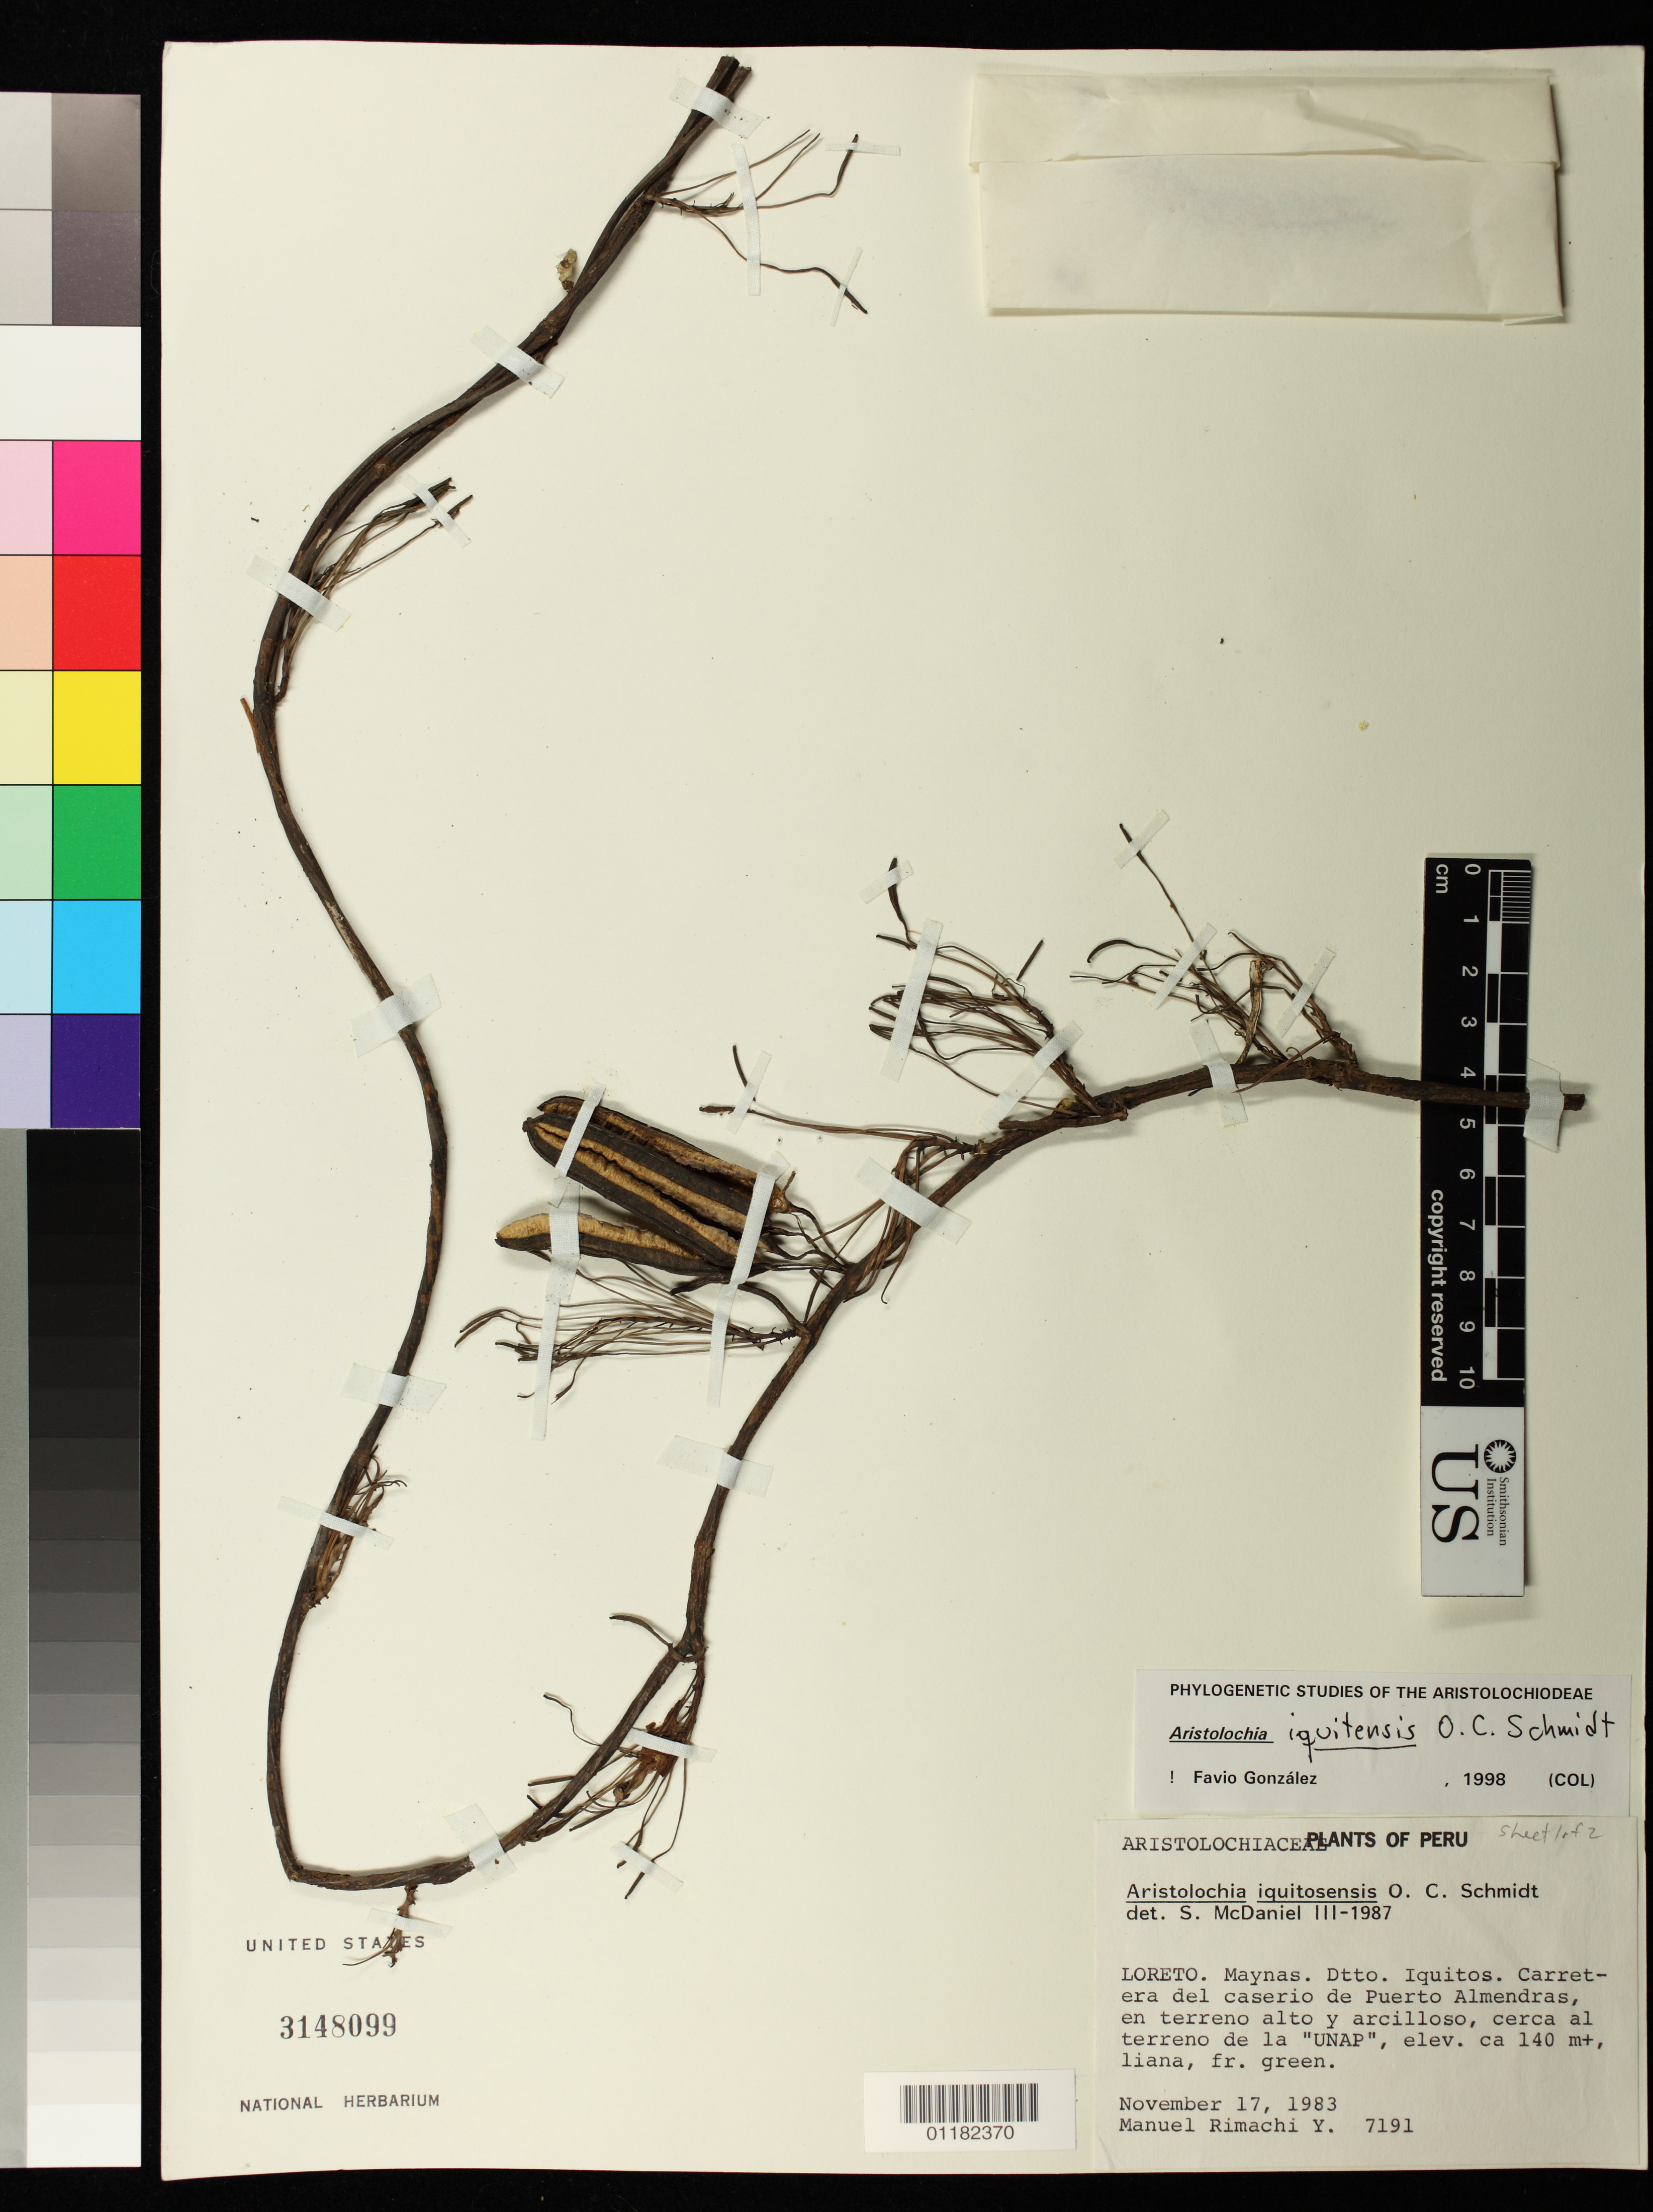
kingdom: Plantae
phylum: Tracheophyta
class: Magnoliopsida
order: Piperales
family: Aristolochiaceae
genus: Aristolochia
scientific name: Aristolochia iquitensis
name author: O.C. Schmidt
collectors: M. Rimachi Y.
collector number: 7191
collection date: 1983-11-17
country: Peru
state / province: Loreto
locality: Loreto. Maynas. Dtto. Iquitos. Carretera del caserio de Puerto Almendras, en terreno alto y arcilloso, cerca la terreno de la "UNAP"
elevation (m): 140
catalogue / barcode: US 3148099